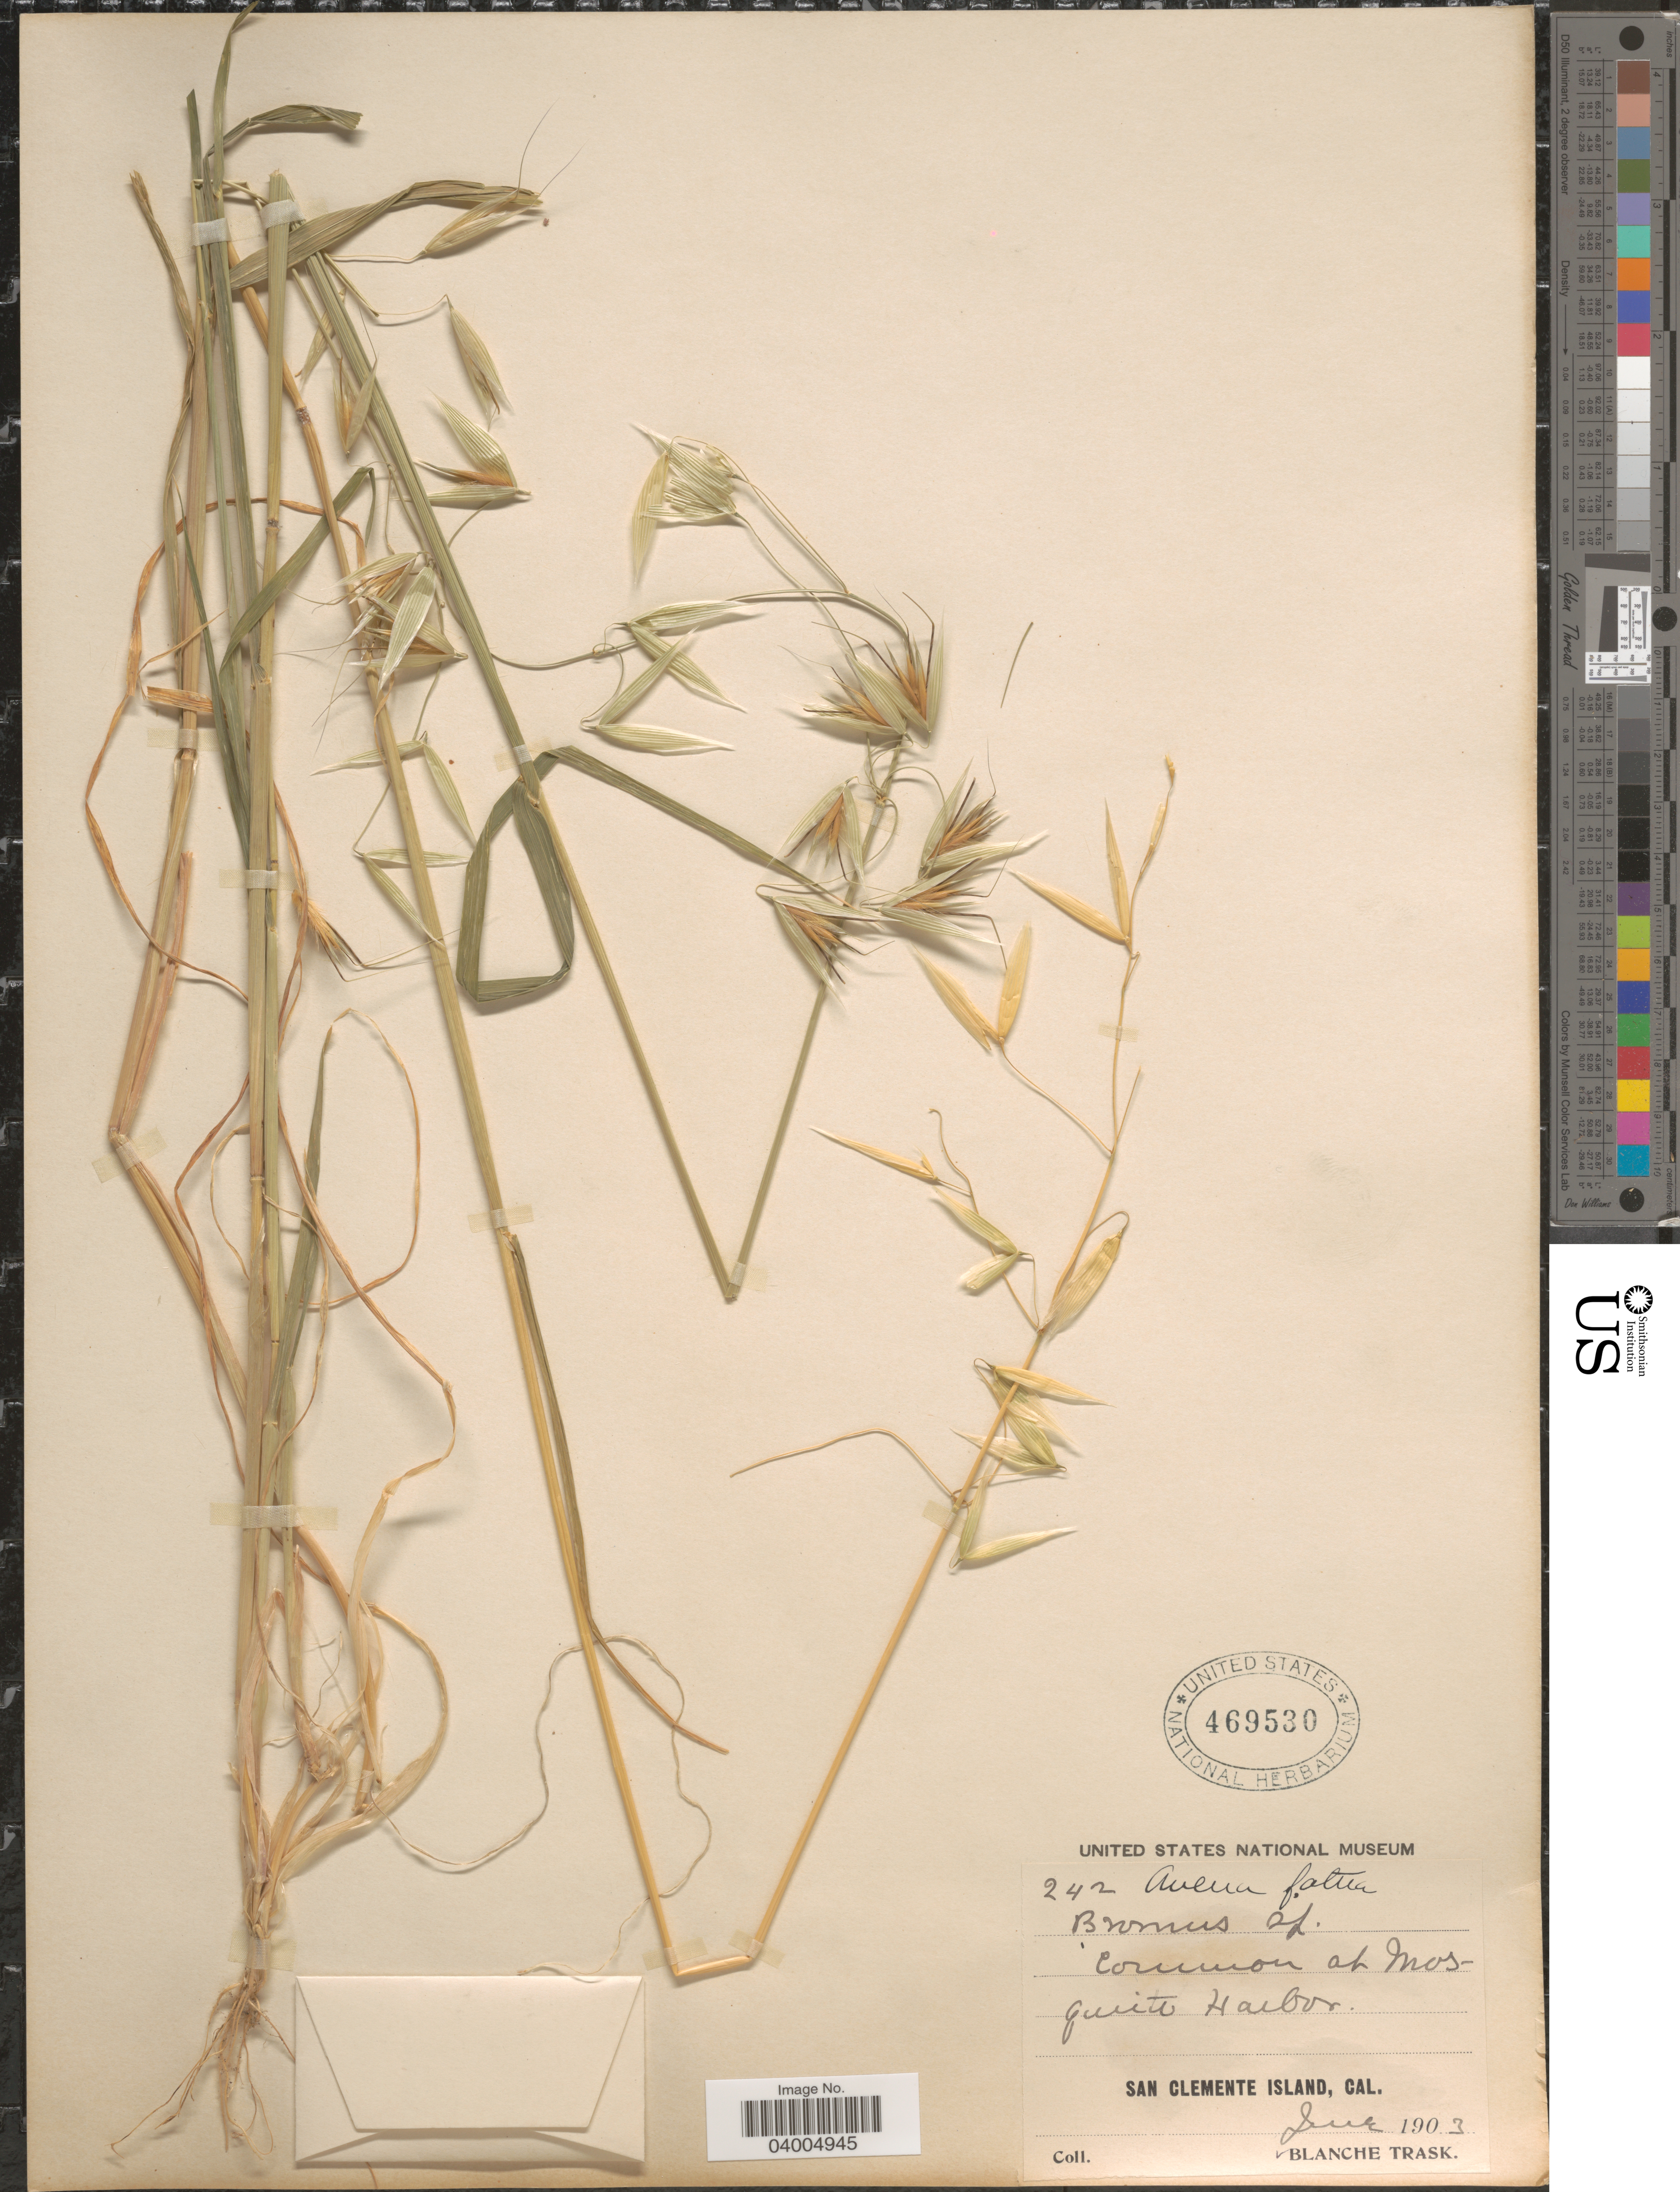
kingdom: Plantae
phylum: Tracheophyta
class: Liliopsida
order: Poales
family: Poaceae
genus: Avena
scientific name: Avena fatua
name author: L.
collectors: B. Trask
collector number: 242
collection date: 1903-06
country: United States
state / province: California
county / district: Los Angeles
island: San Clemente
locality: At Mosquito Harbor. San Clemente Island.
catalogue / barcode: US 469530